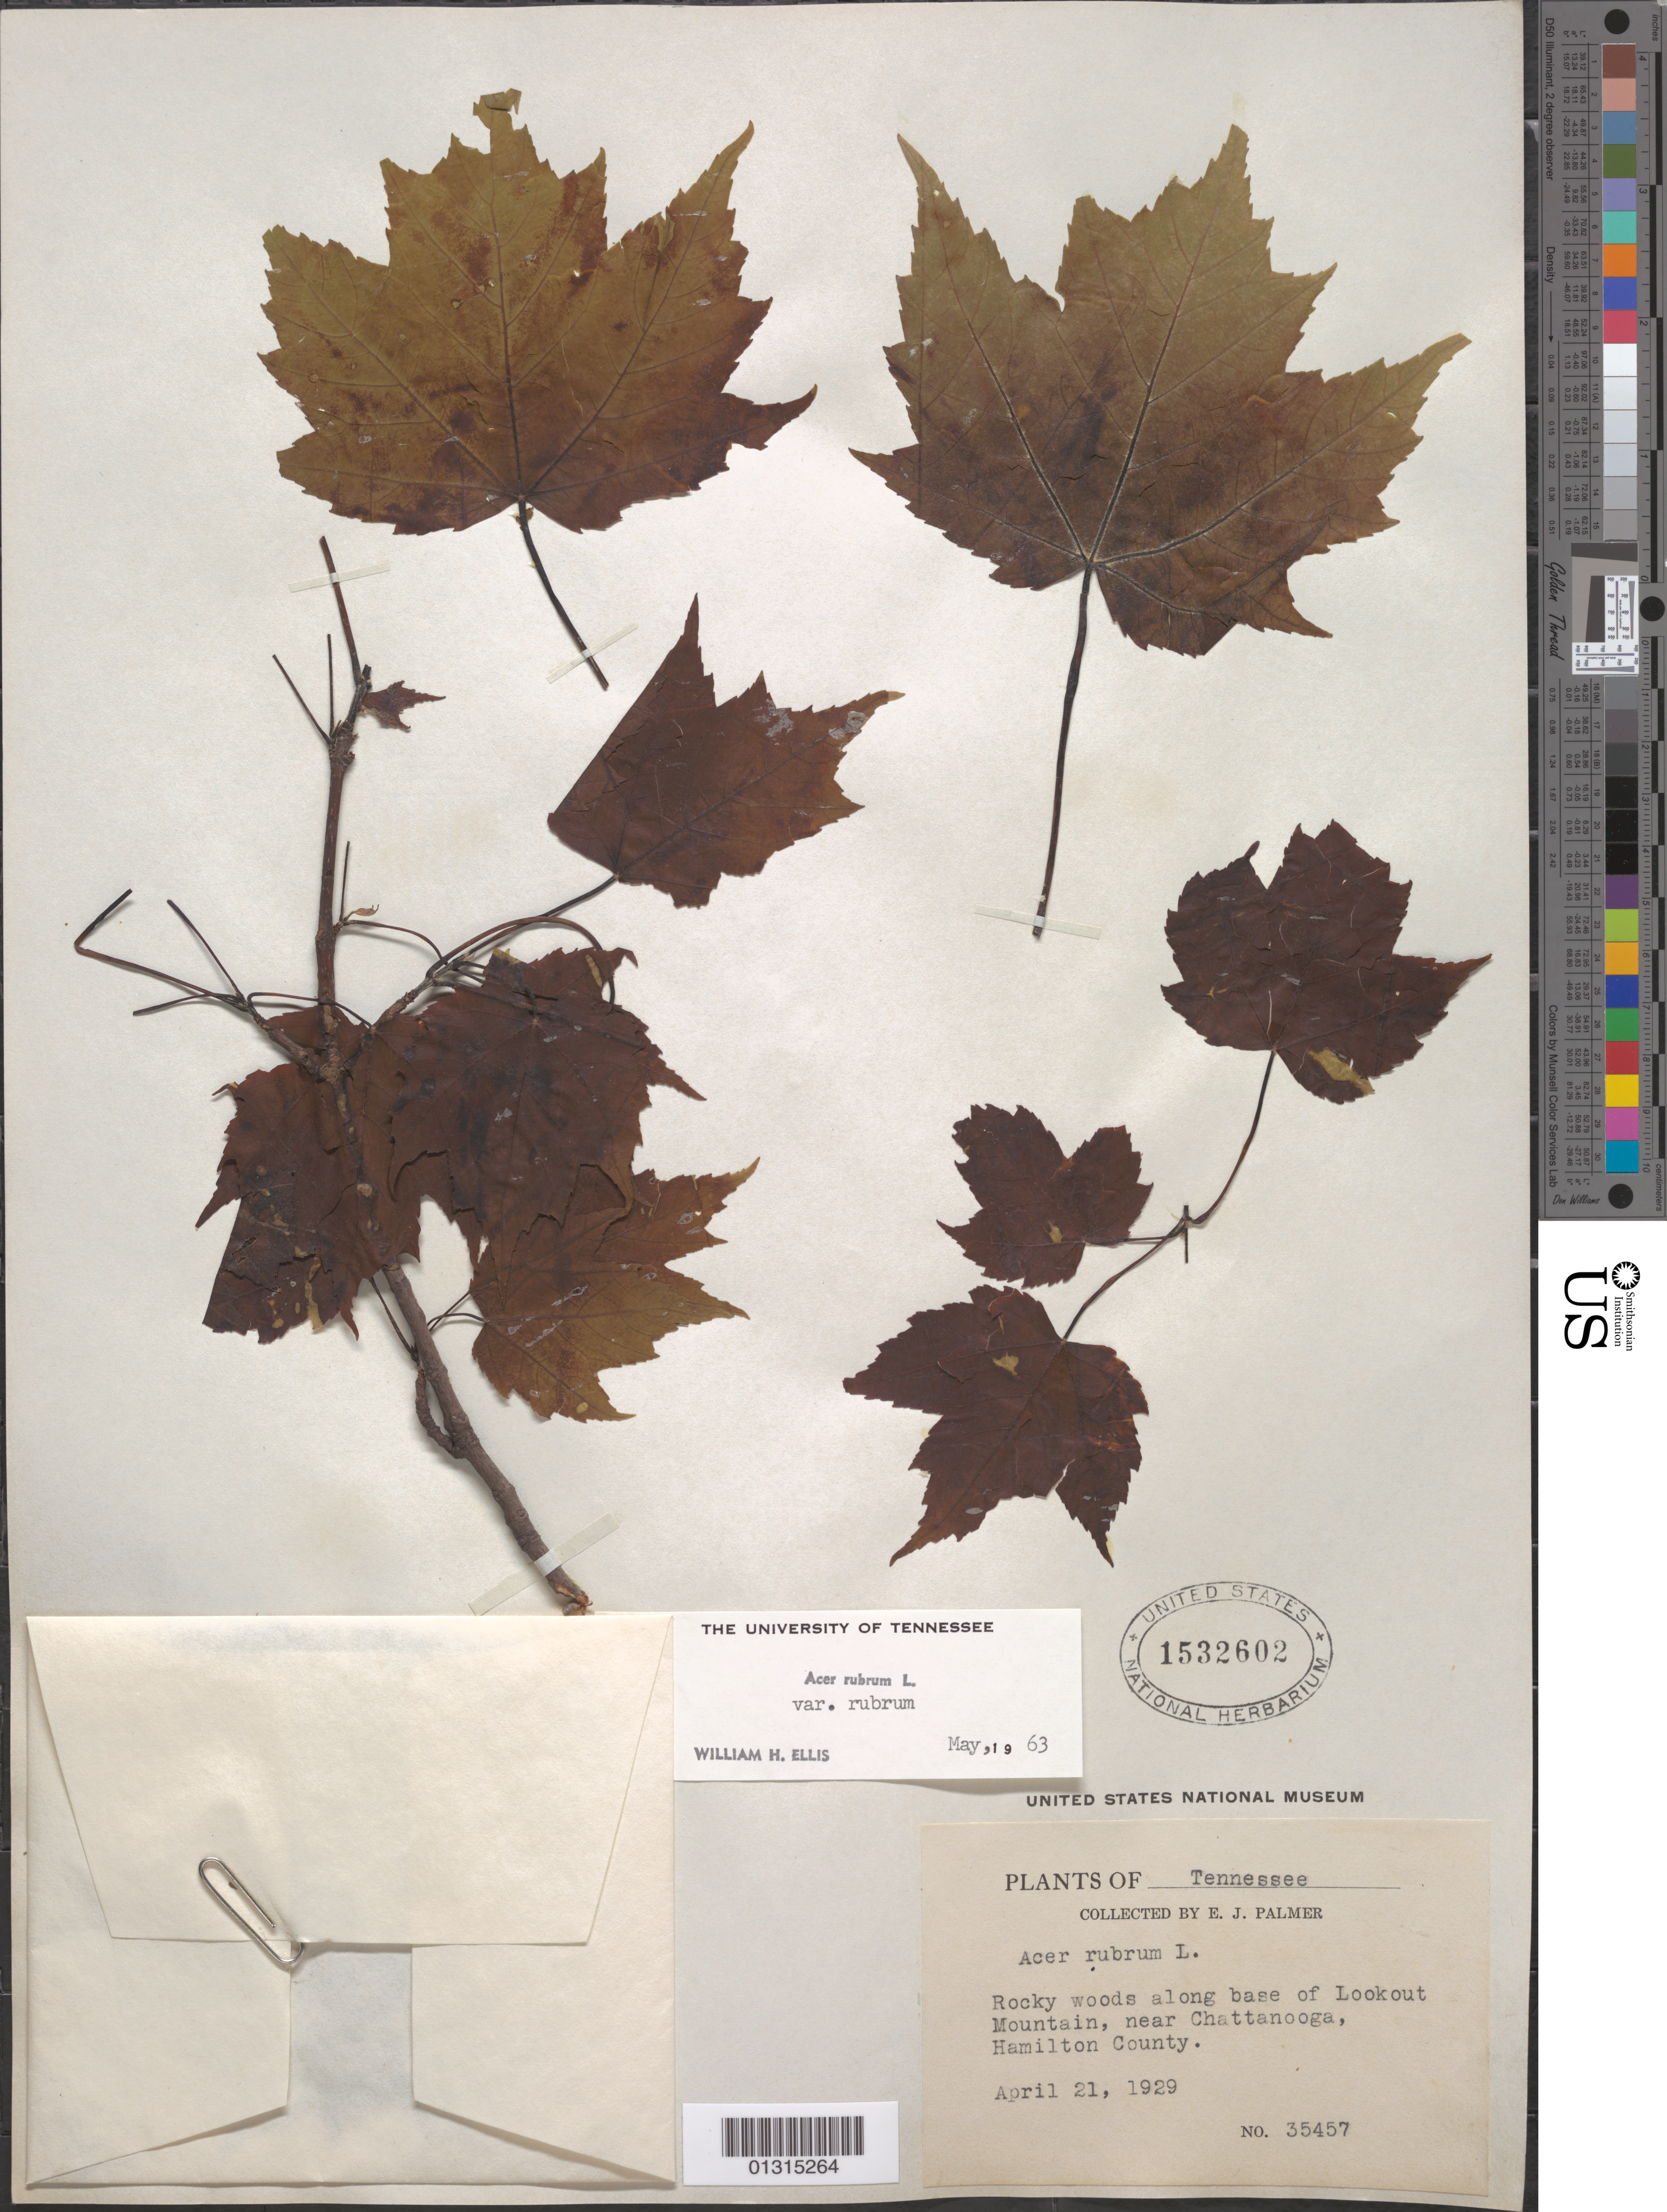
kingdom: Plantae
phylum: Tracheophyta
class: Magnoliopsida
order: Sapindales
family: Sapindaceae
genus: Acer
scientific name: Acer rubrum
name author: L.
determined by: Ellis, W. H.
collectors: E. J. Palmer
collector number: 35457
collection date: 1929-04-21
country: United States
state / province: Tennessee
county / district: Hamilton County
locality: Hamilton County, near Chattanooga, base of Lookout Mountain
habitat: Rocky woods along base of mountain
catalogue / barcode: US 1532602